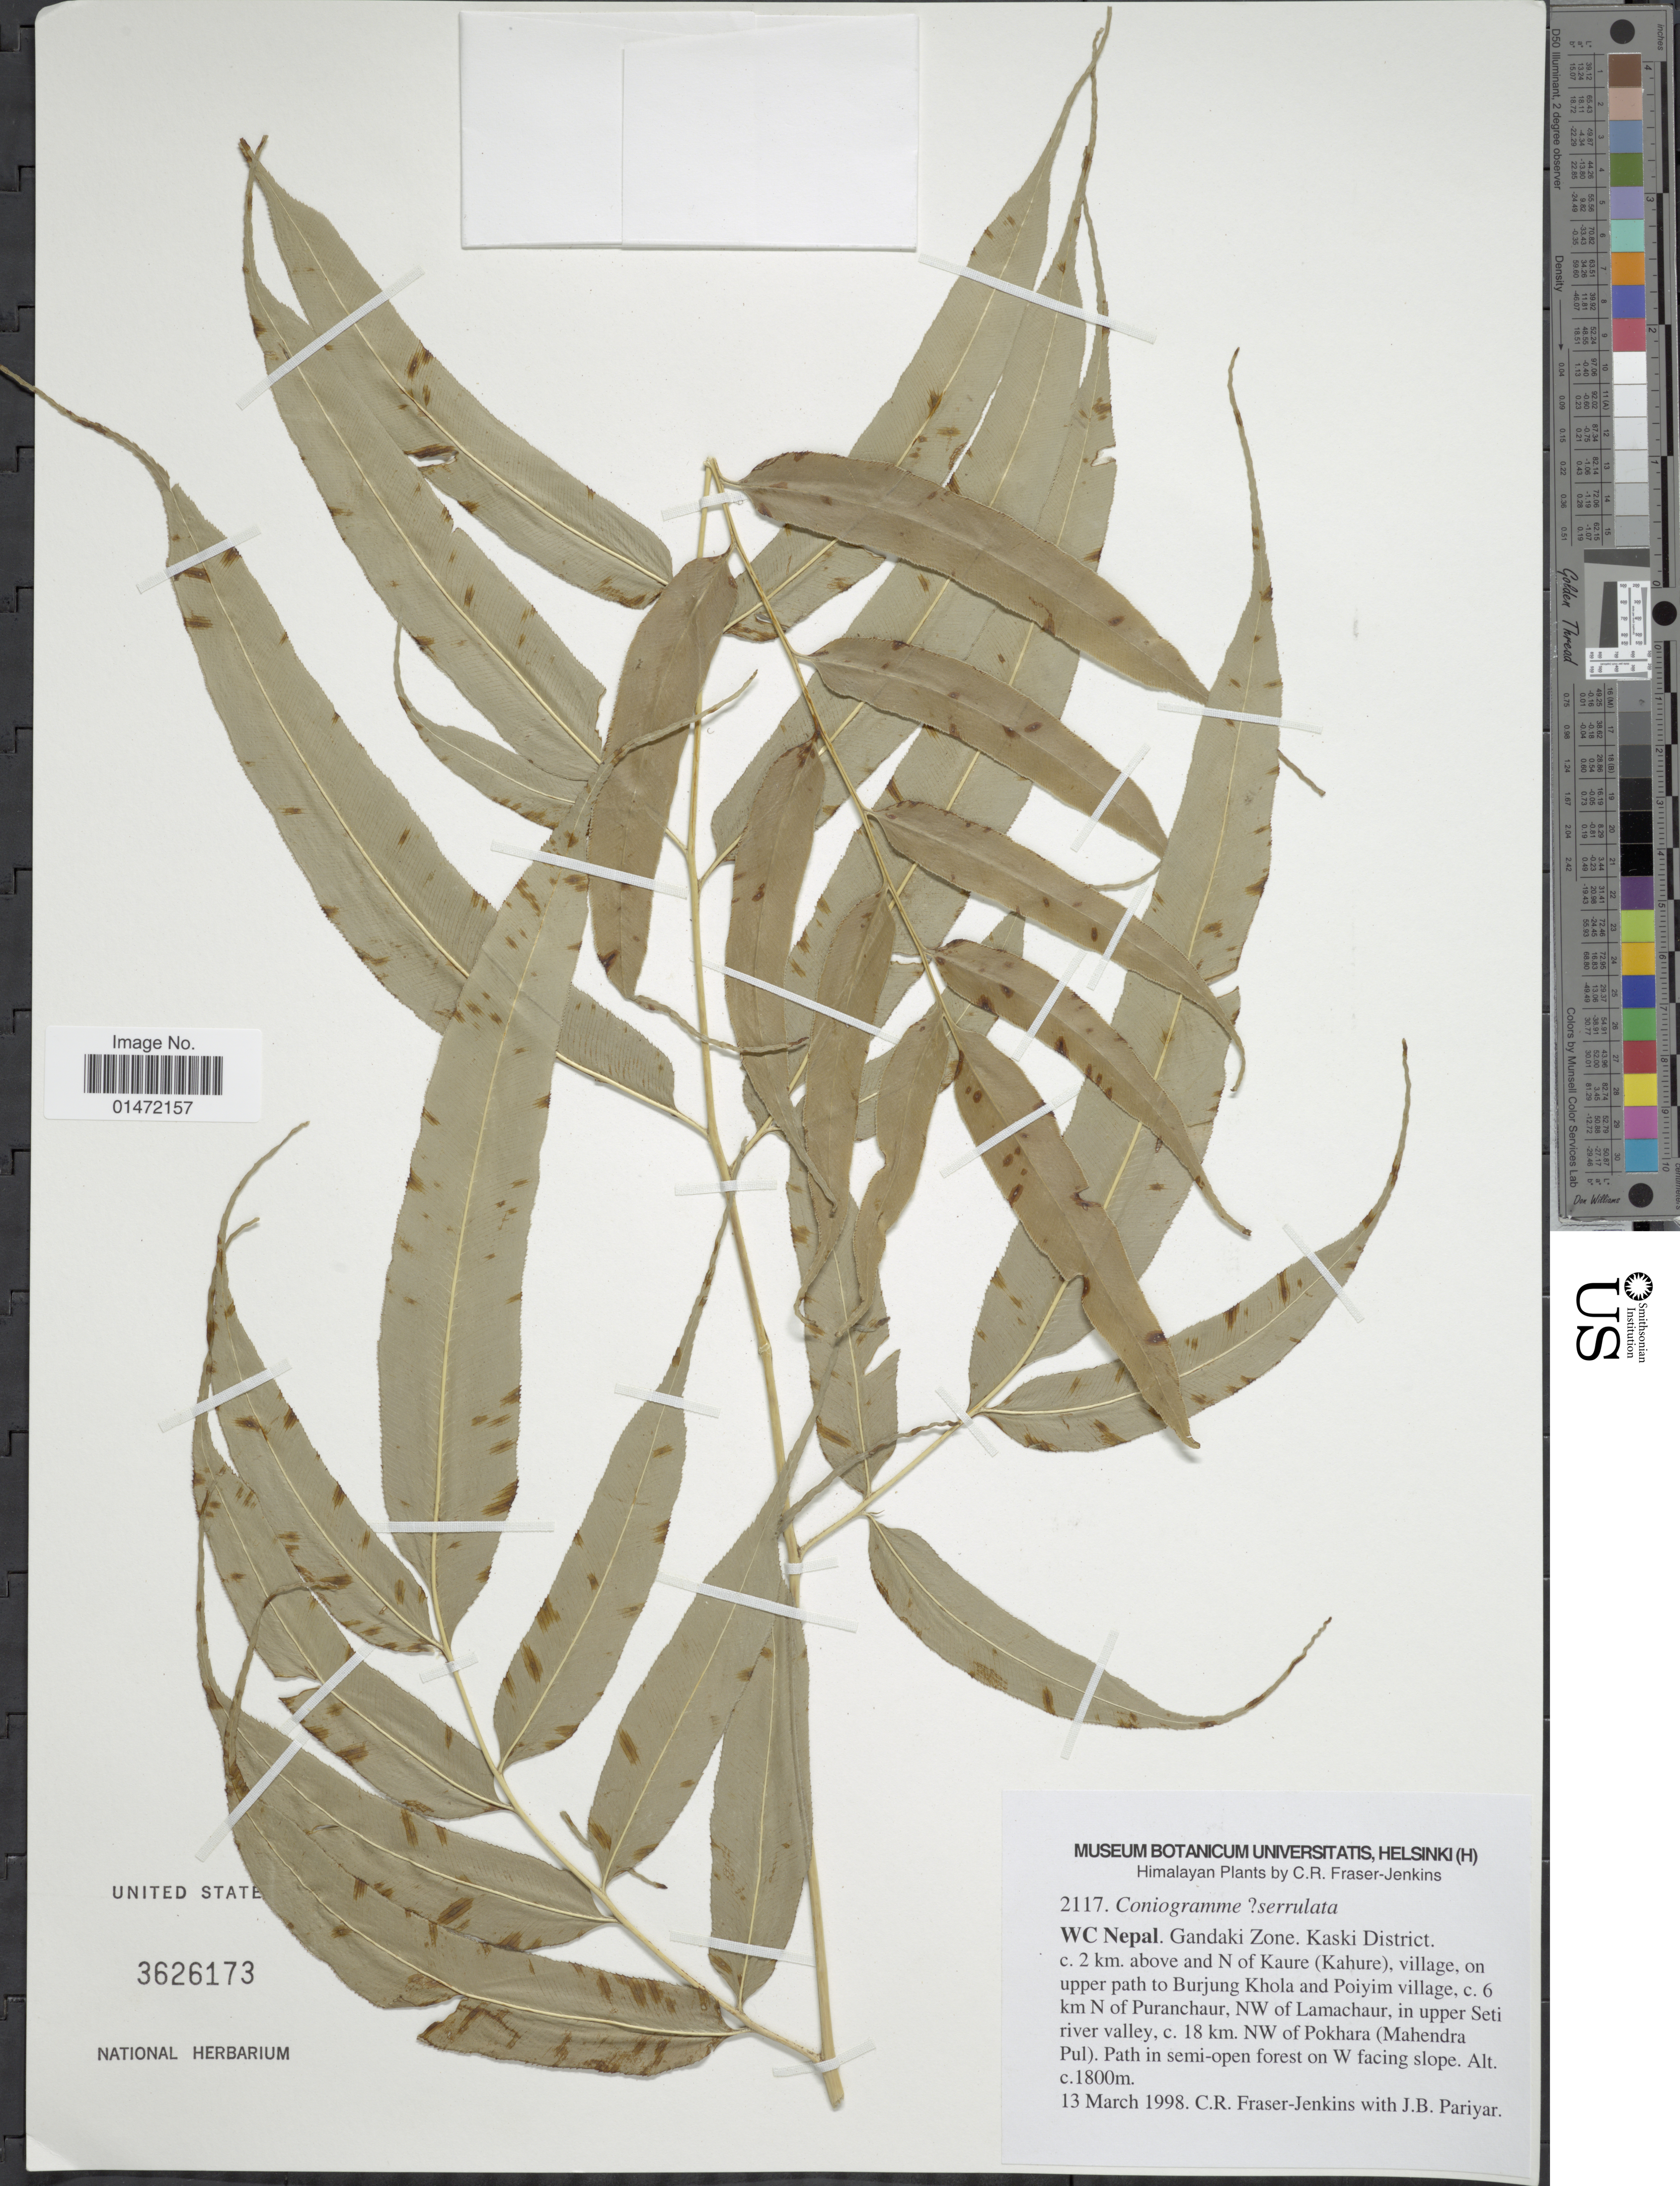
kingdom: Plantae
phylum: Tracheophyta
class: Polypodiopsida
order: Polypodiales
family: Pteridaceae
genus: Coniogramme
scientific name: Coniogramme serrulata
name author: (Blume) Fée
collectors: C. R. Fraser-Jenkins & J. Pariyar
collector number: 2117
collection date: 1998-03-13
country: Nepal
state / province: Gandaki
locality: WC Nepal. Gandaki Zone. Kaski District, c. 2 km. above and N of Kaure (Kahure), village, on upper path to Burjung Khola and Poiyim village, c. 6 km N of Puranchaur, NW of Lamachaur, in upper Seti river valley, c. 18 km. NW of Pokhara (Mahendra Pul)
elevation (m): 1800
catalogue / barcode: US 3626173